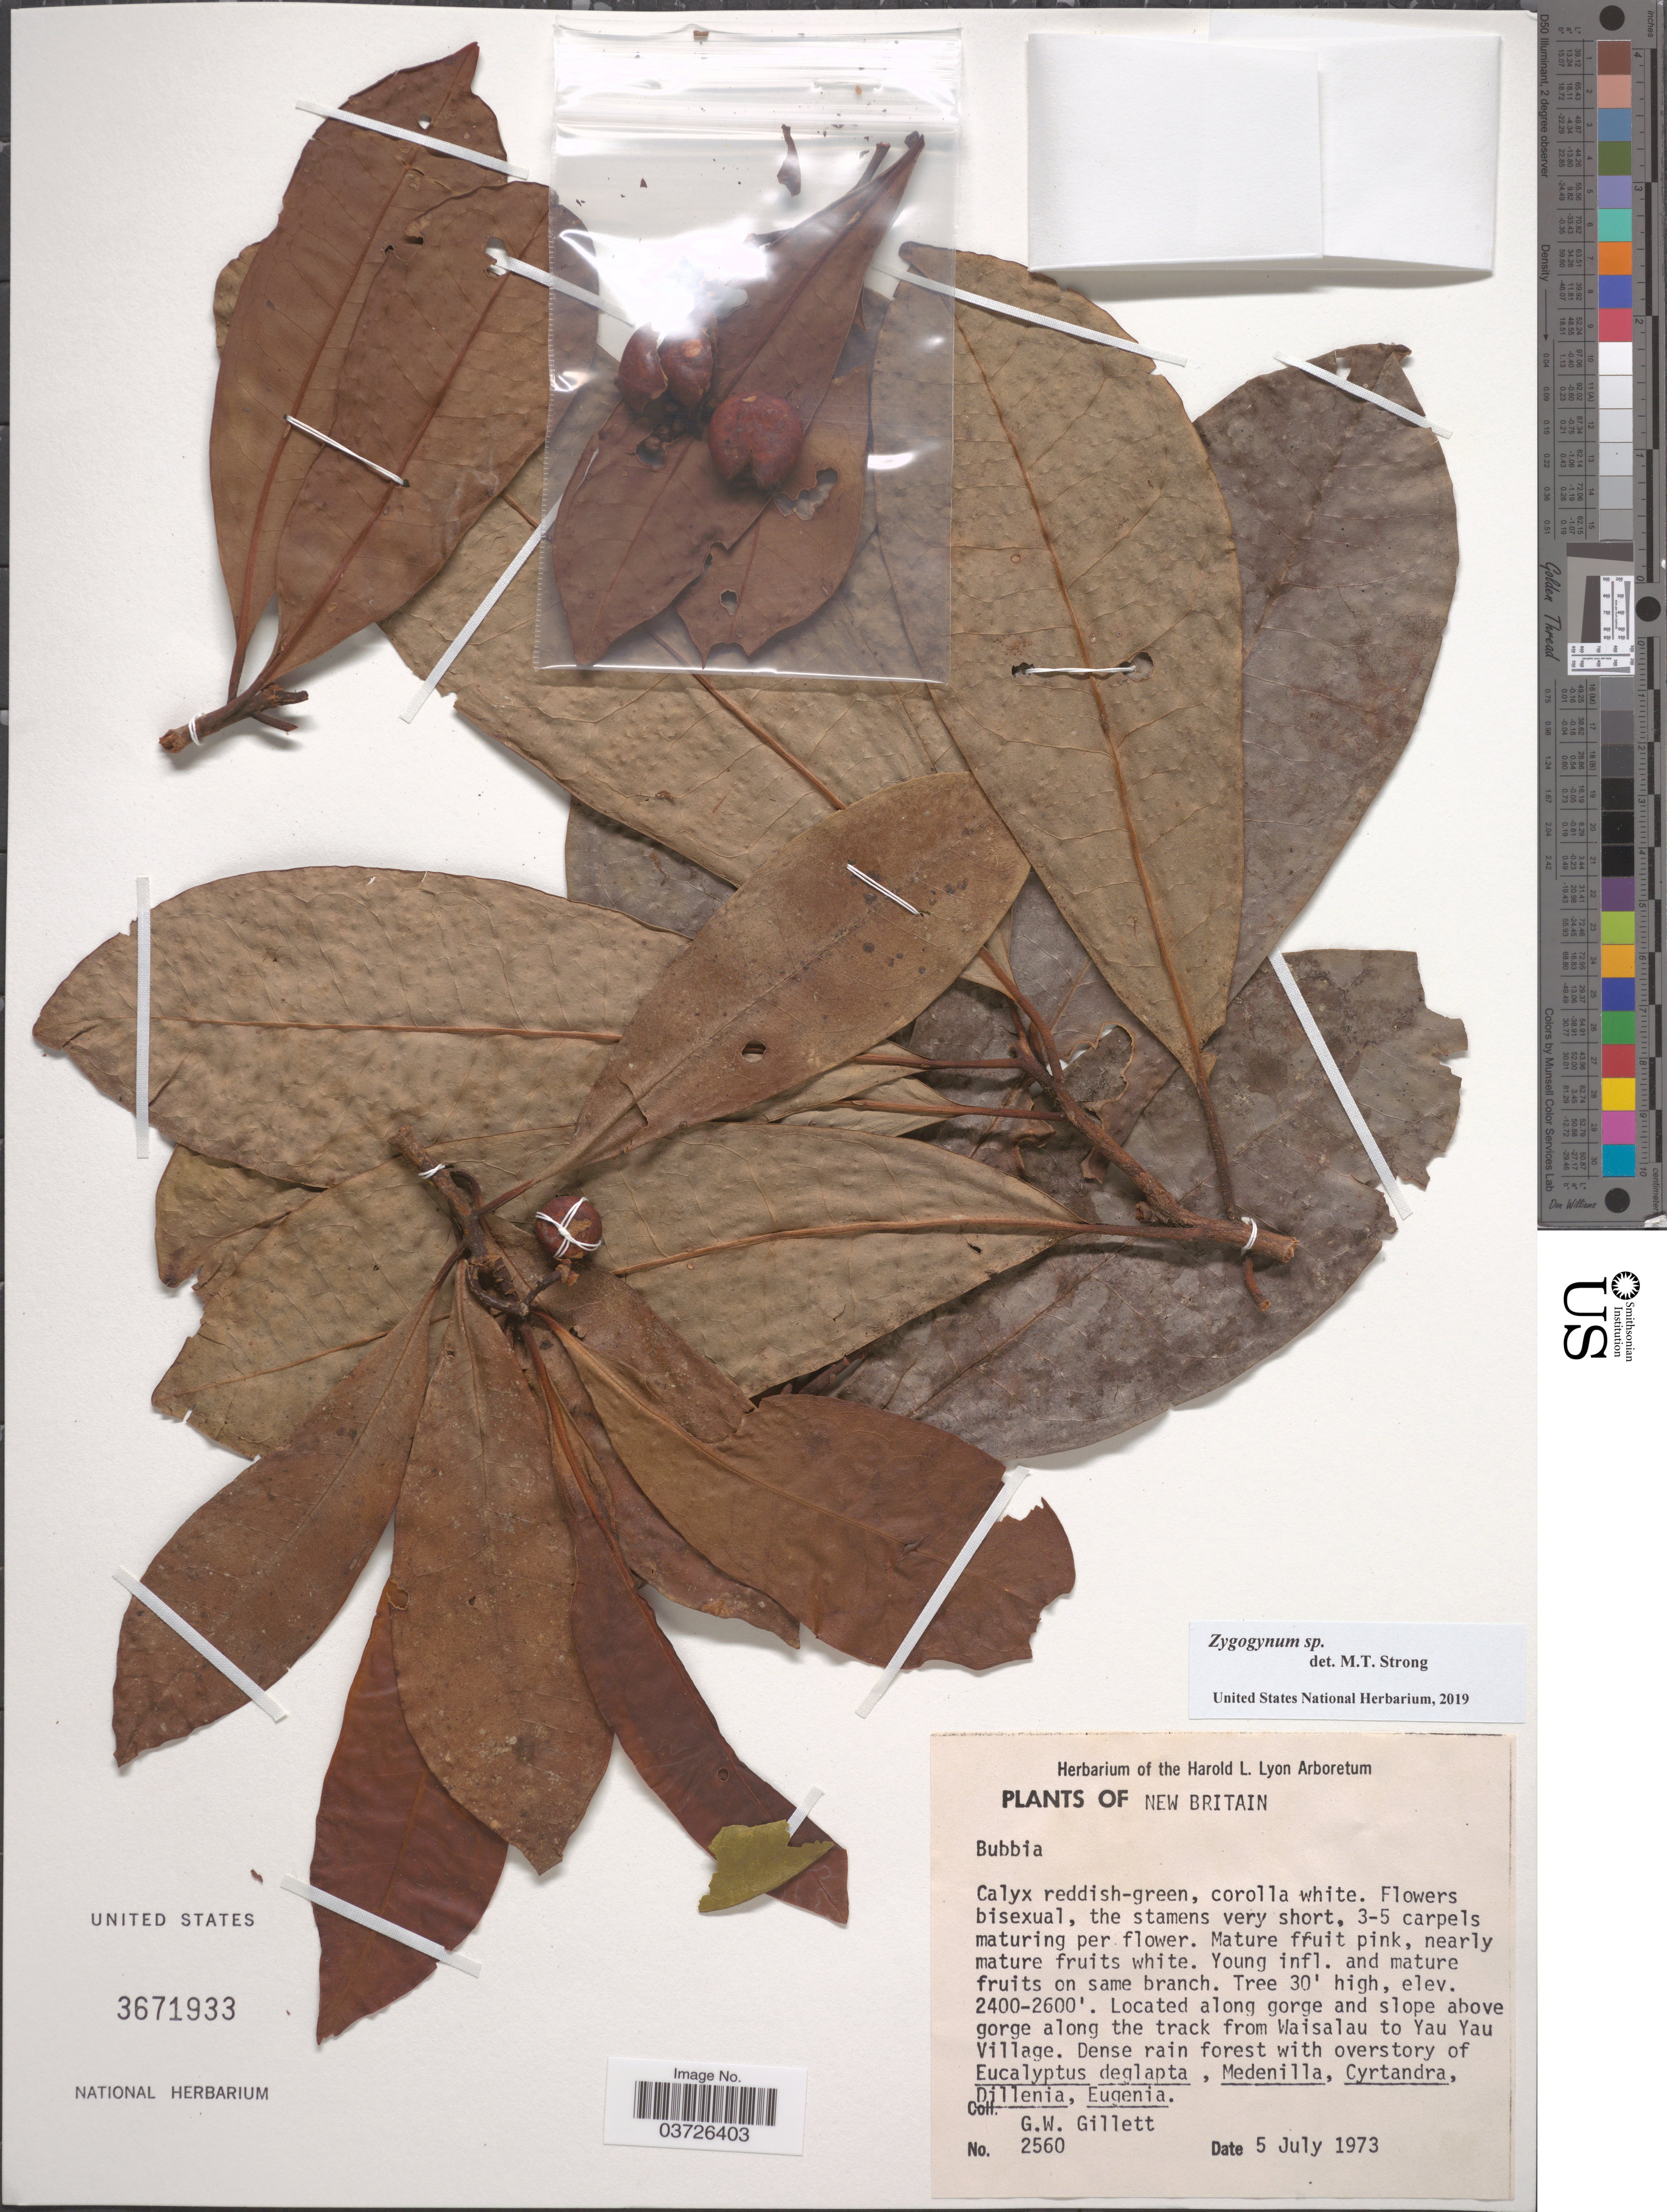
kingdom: Plantae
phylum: Tracheophyta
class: Magnoliopsida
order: Canellales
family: Winteraceae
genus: Zygogynum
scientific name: Zygogynum sp.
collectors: G. Gillett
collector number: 2560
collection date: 1973-07-05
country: Papua New Guinea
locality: New Britain. Along gorge and slope above gorge along the track from Waisalau to Yau Yau Village.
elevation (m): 732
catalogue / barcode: US 3671933